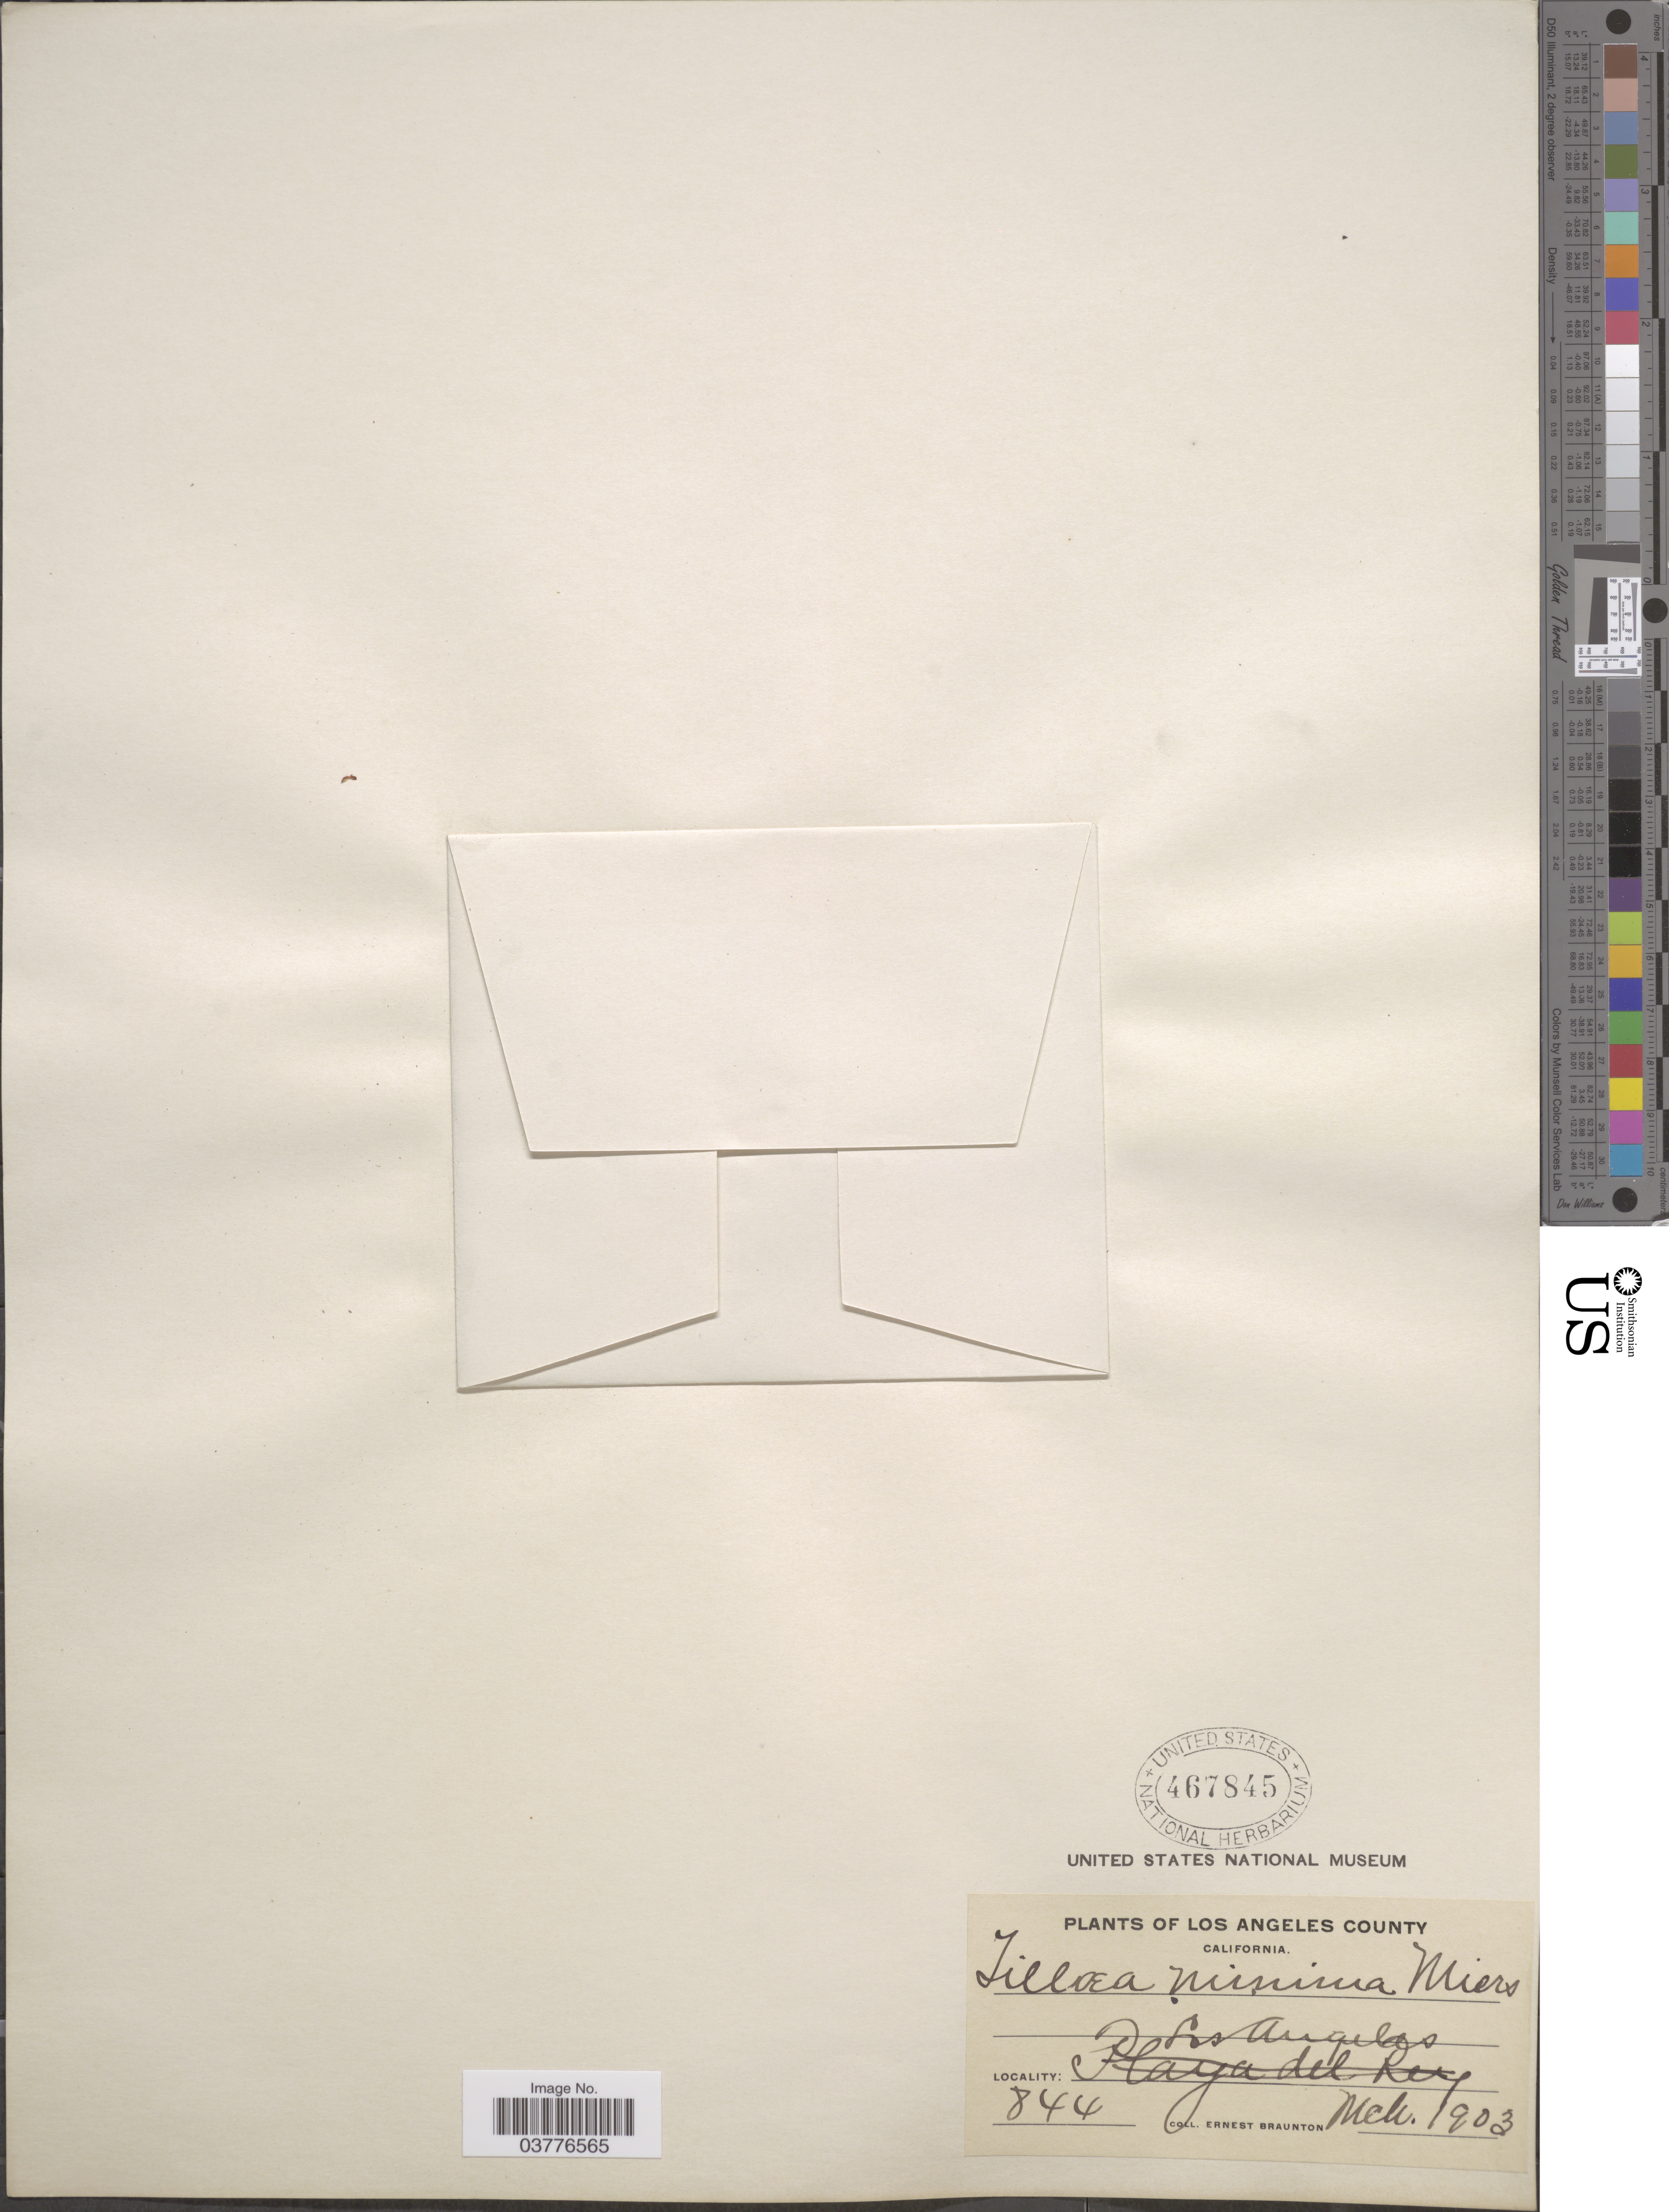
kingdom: Plantae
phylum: Tracheophyta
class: Magnoliopsida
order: Saxifragales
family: Crassulaceae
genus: Crassula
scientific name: Crassula connata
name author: (Ruiz & Pav.) A. Berger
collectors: E. Braunton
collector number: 844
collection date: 1903-03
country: United States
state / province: California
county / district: Los Angeles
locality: Los Angeles County. Los Angeles.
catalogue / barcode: US 467845